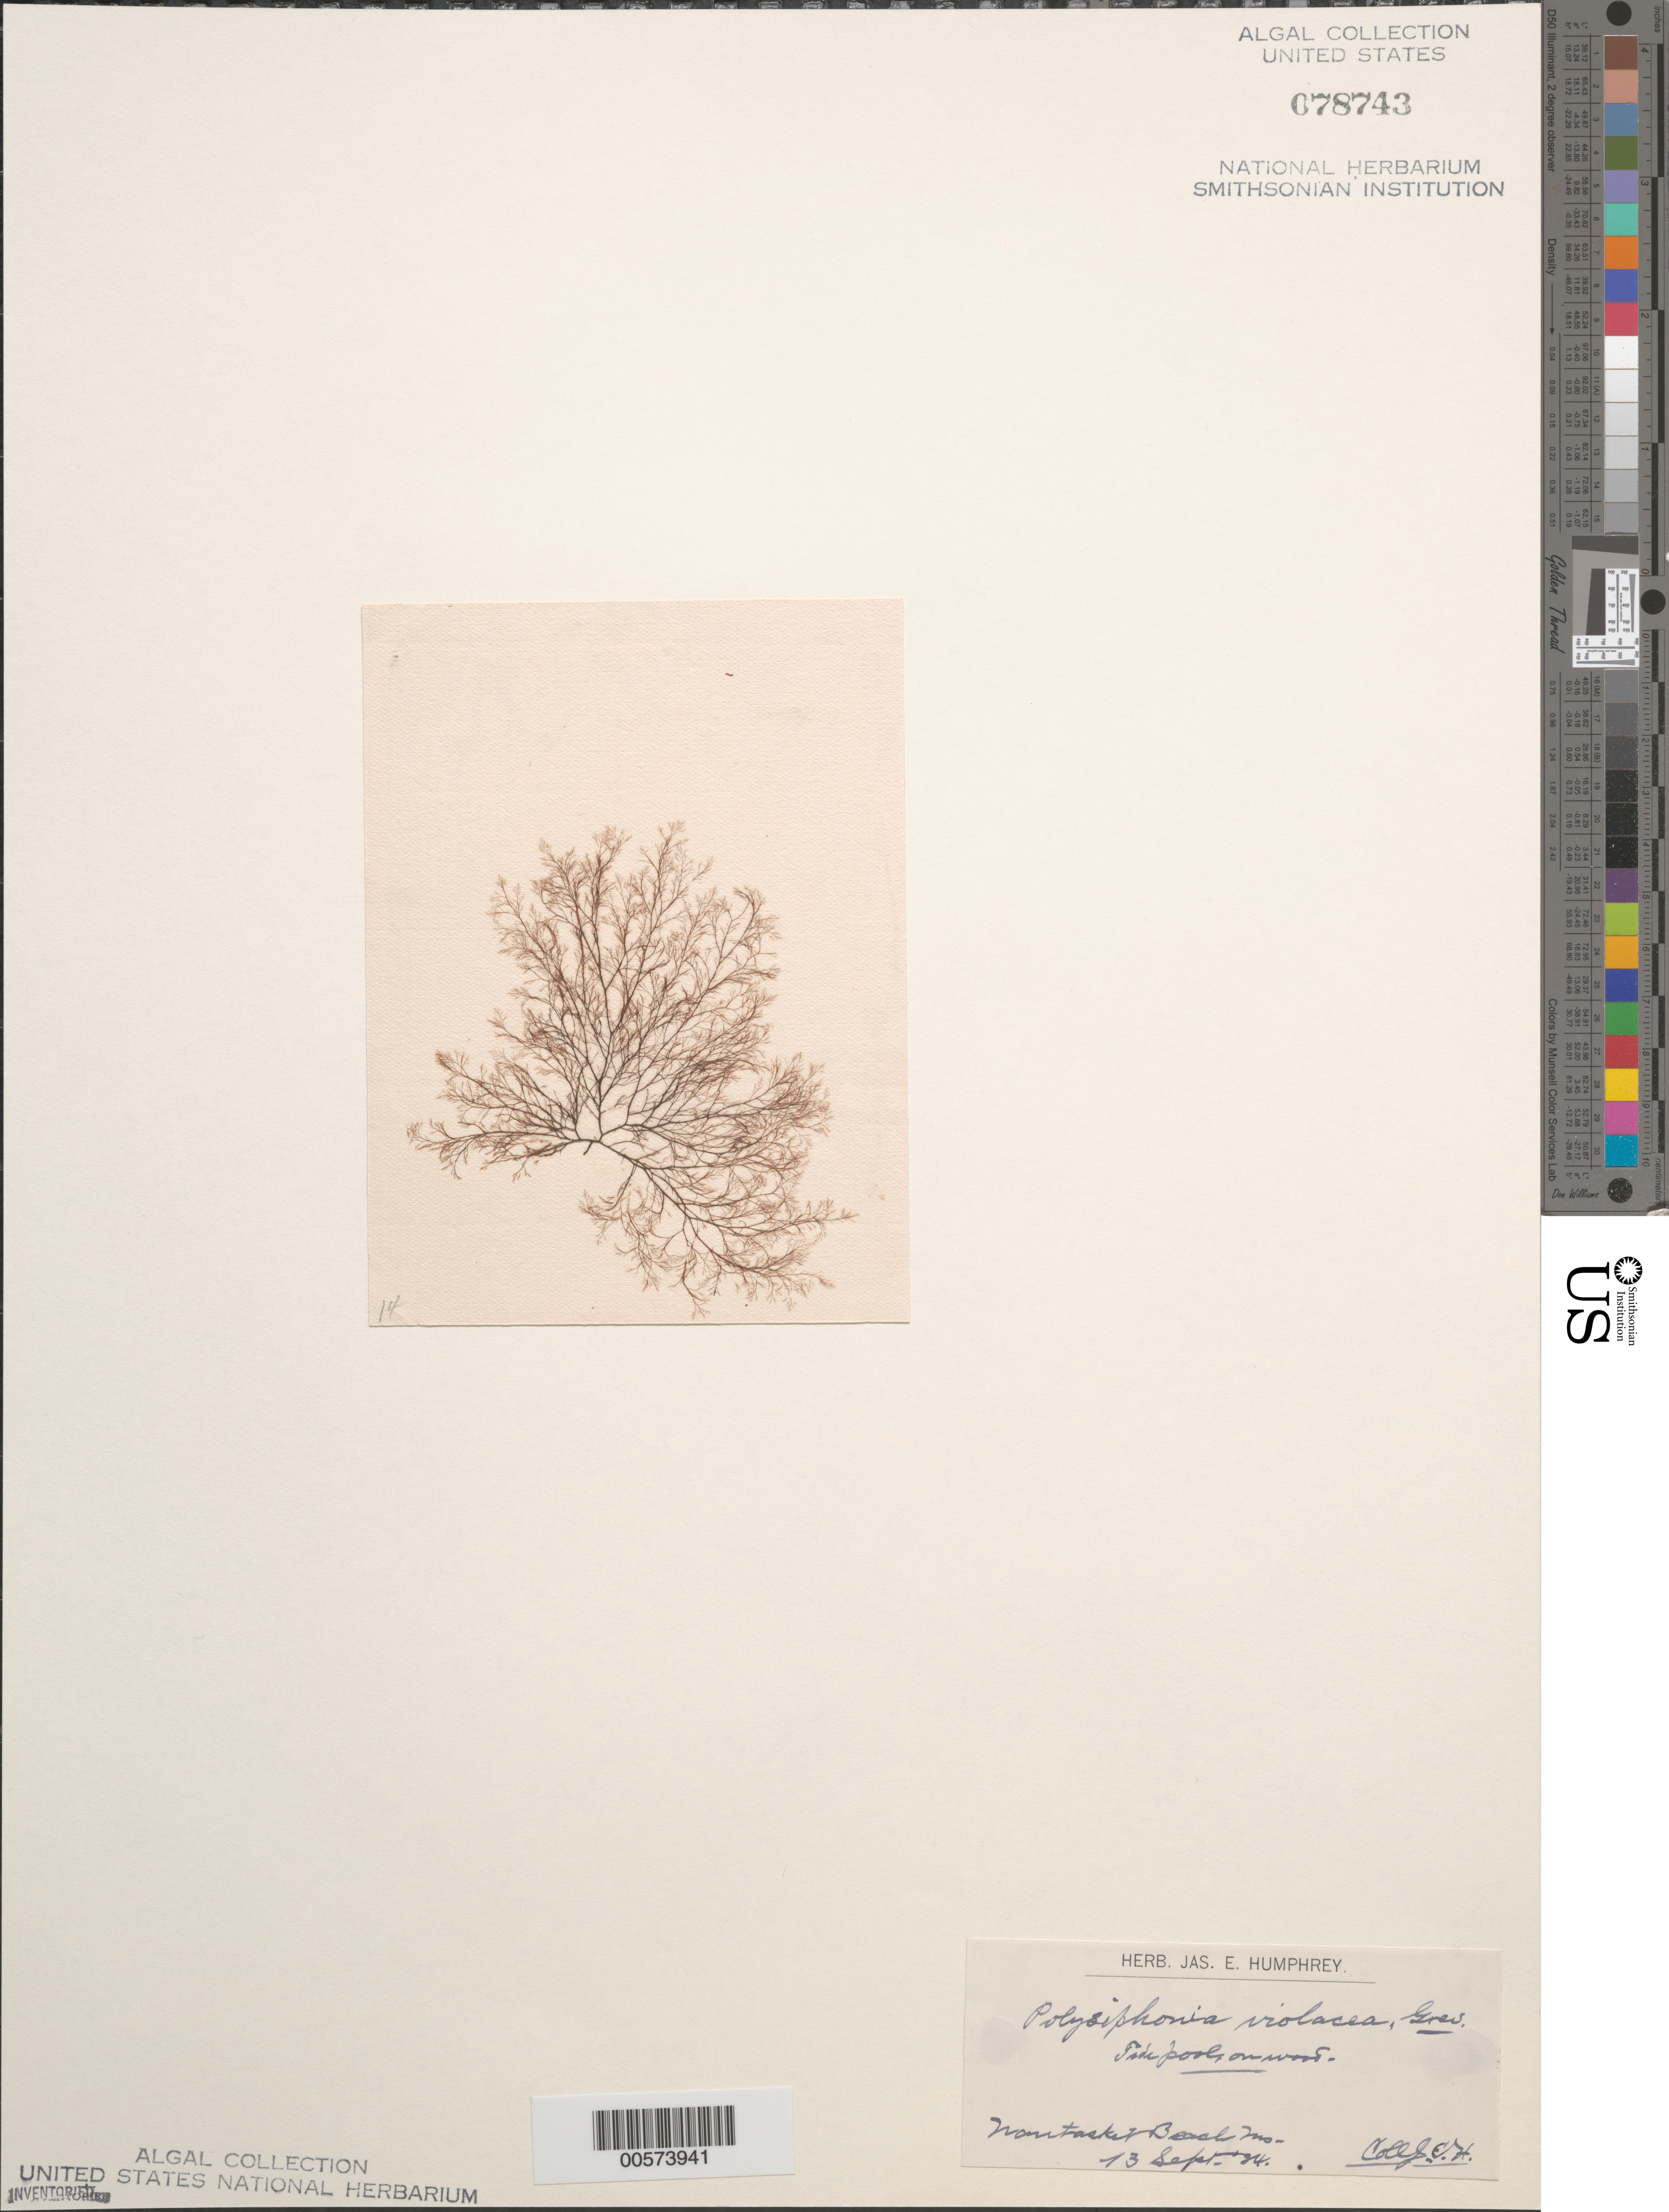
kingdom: Plantae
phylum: Rhodophyta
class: Florideophyceae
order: Ceramiales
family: Rhodomelaceae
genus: Polysiphonia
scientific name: Polysiphonia violacea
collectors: J. Humphrey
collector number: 14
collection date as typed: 13 Sep 1884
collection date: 1884-09-13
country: United States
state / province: Massachusetts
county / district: Plymouth County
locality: Nantasket Beach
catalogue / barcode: US 78743